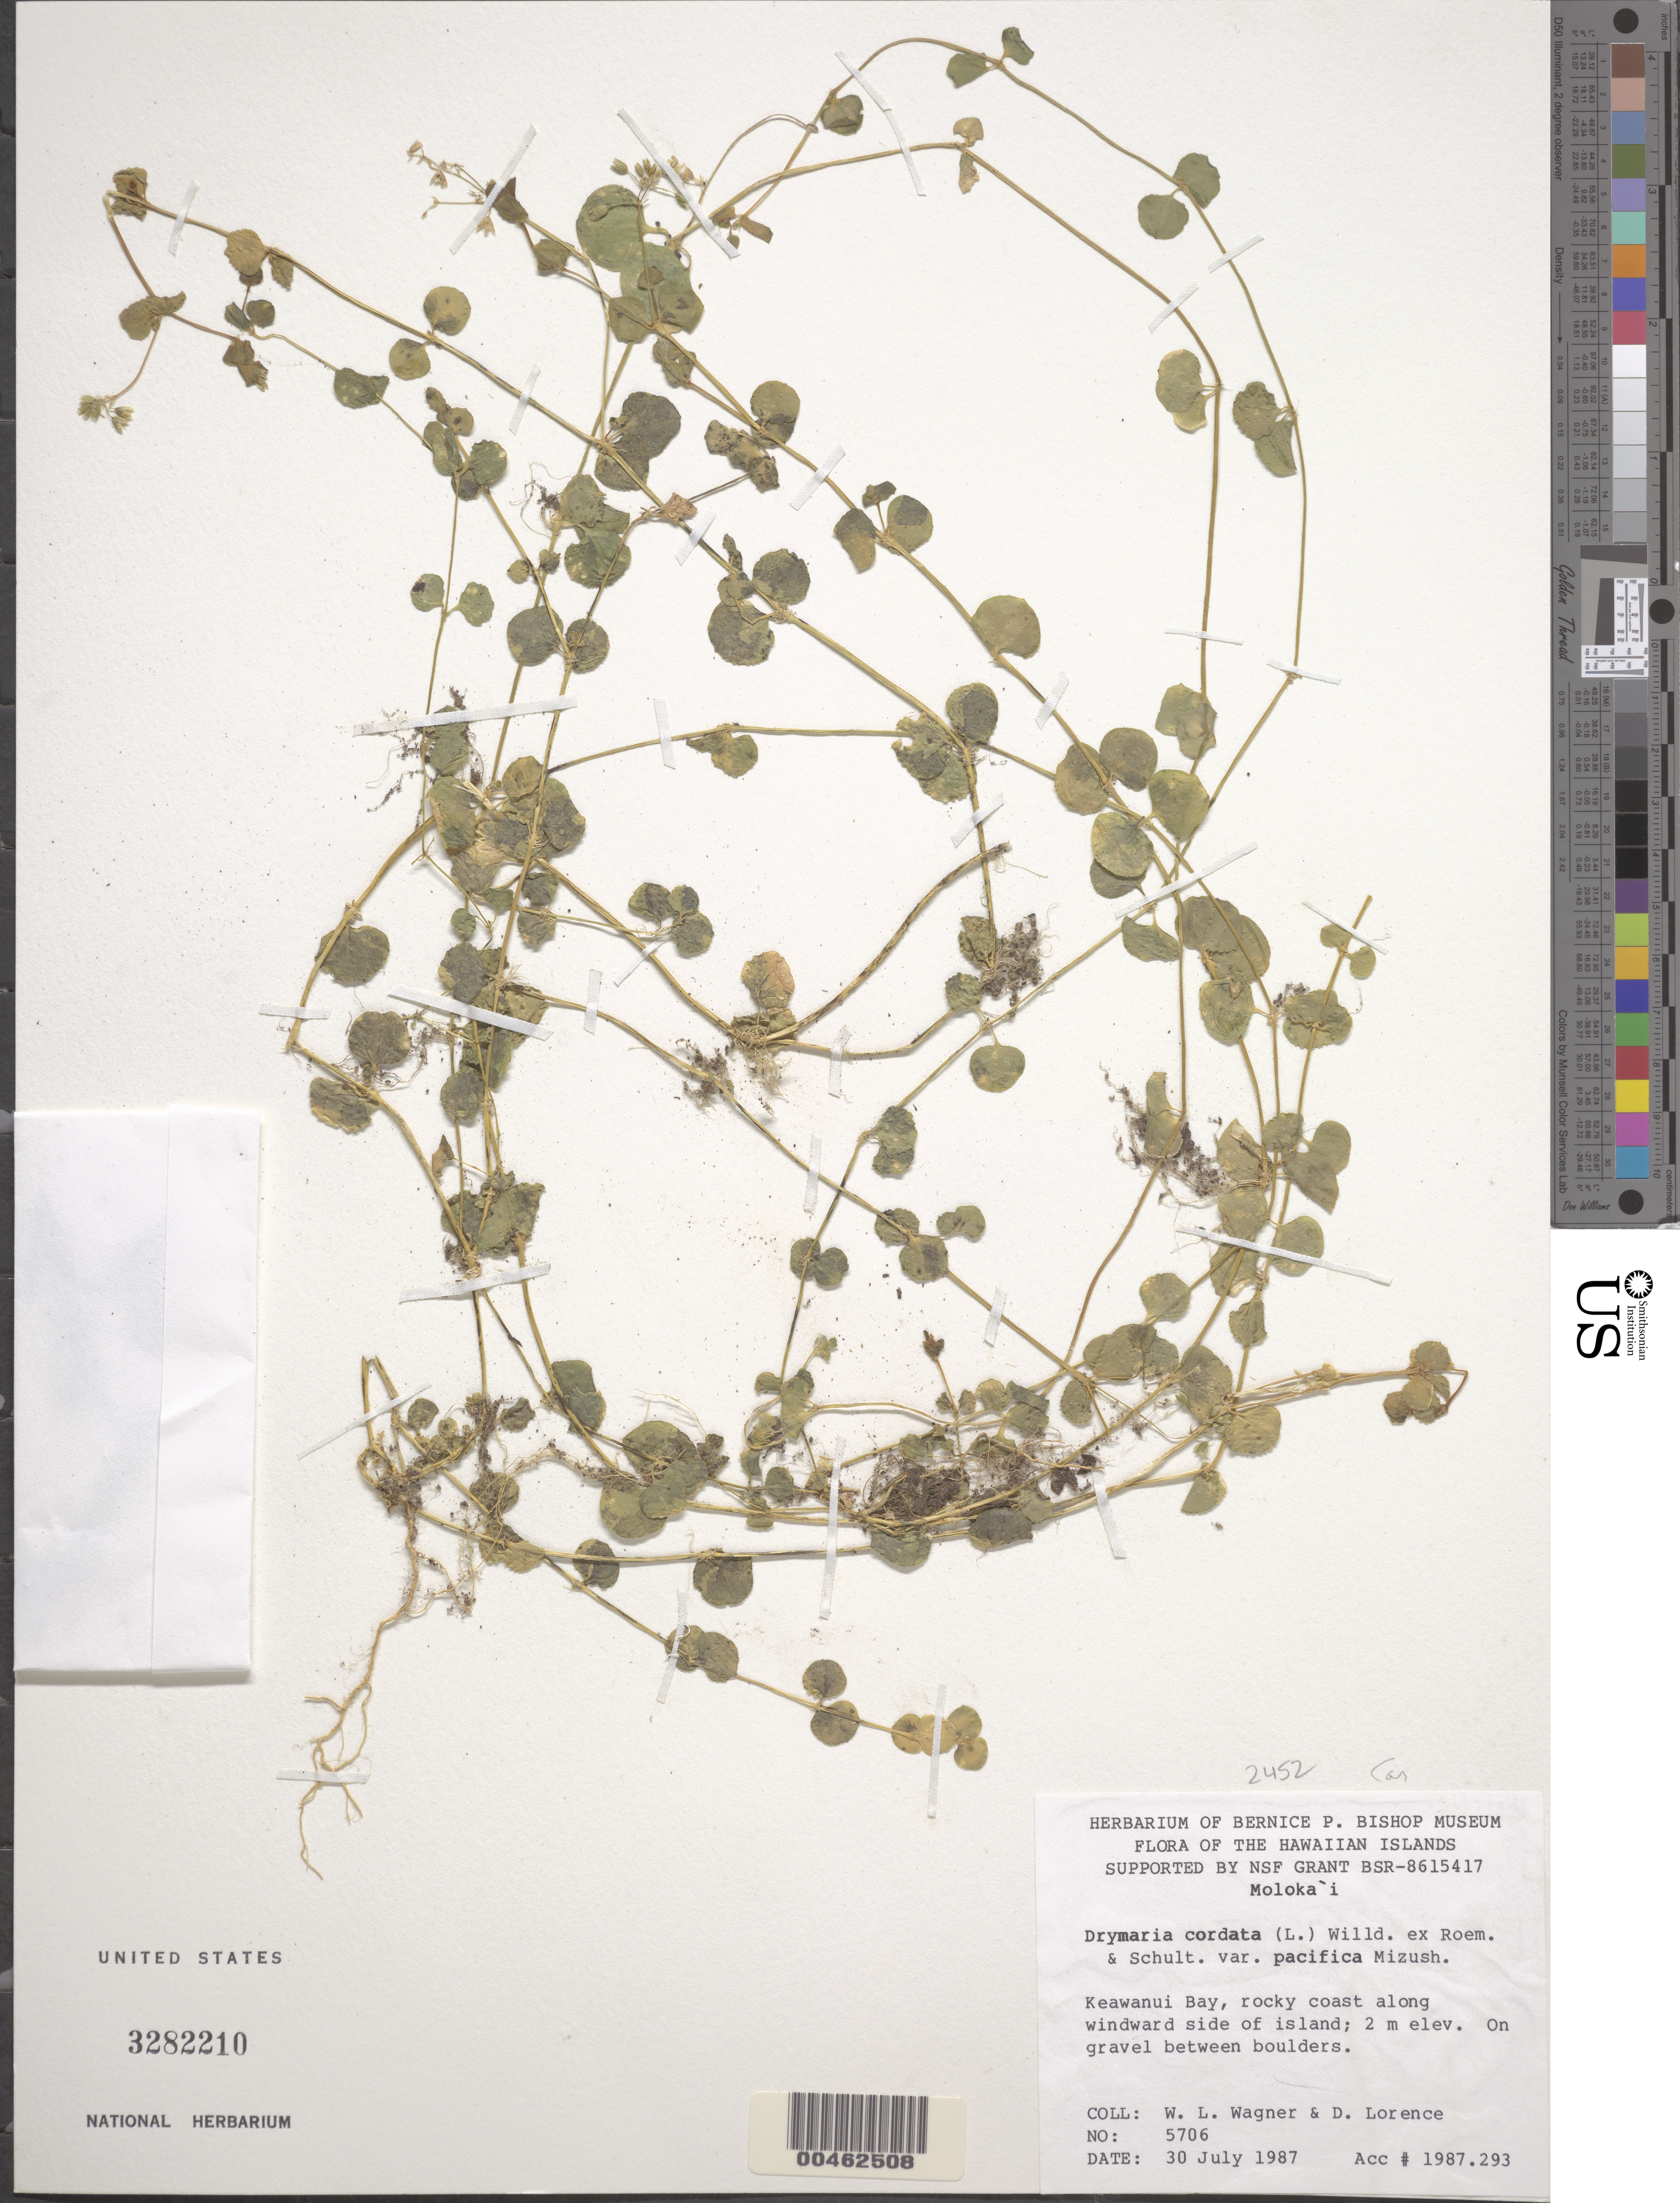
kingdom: Plantae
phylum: Tracheophyta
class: Magnoliopsida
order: Caryophyllales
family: Caryophyllaceae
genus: Drymaria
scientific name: Drymaria cordata var. pacifica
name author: M. Mizush.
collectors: W. L. Wagner & D. Lorence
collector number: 5706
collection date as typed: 30 Jul 1987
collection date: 1987-07-30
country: United States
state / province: Hawaii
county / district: Maui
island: Moloka'i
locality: Keawanui Bay, coast along windward side of island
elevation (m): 2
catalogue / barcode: US 3282210